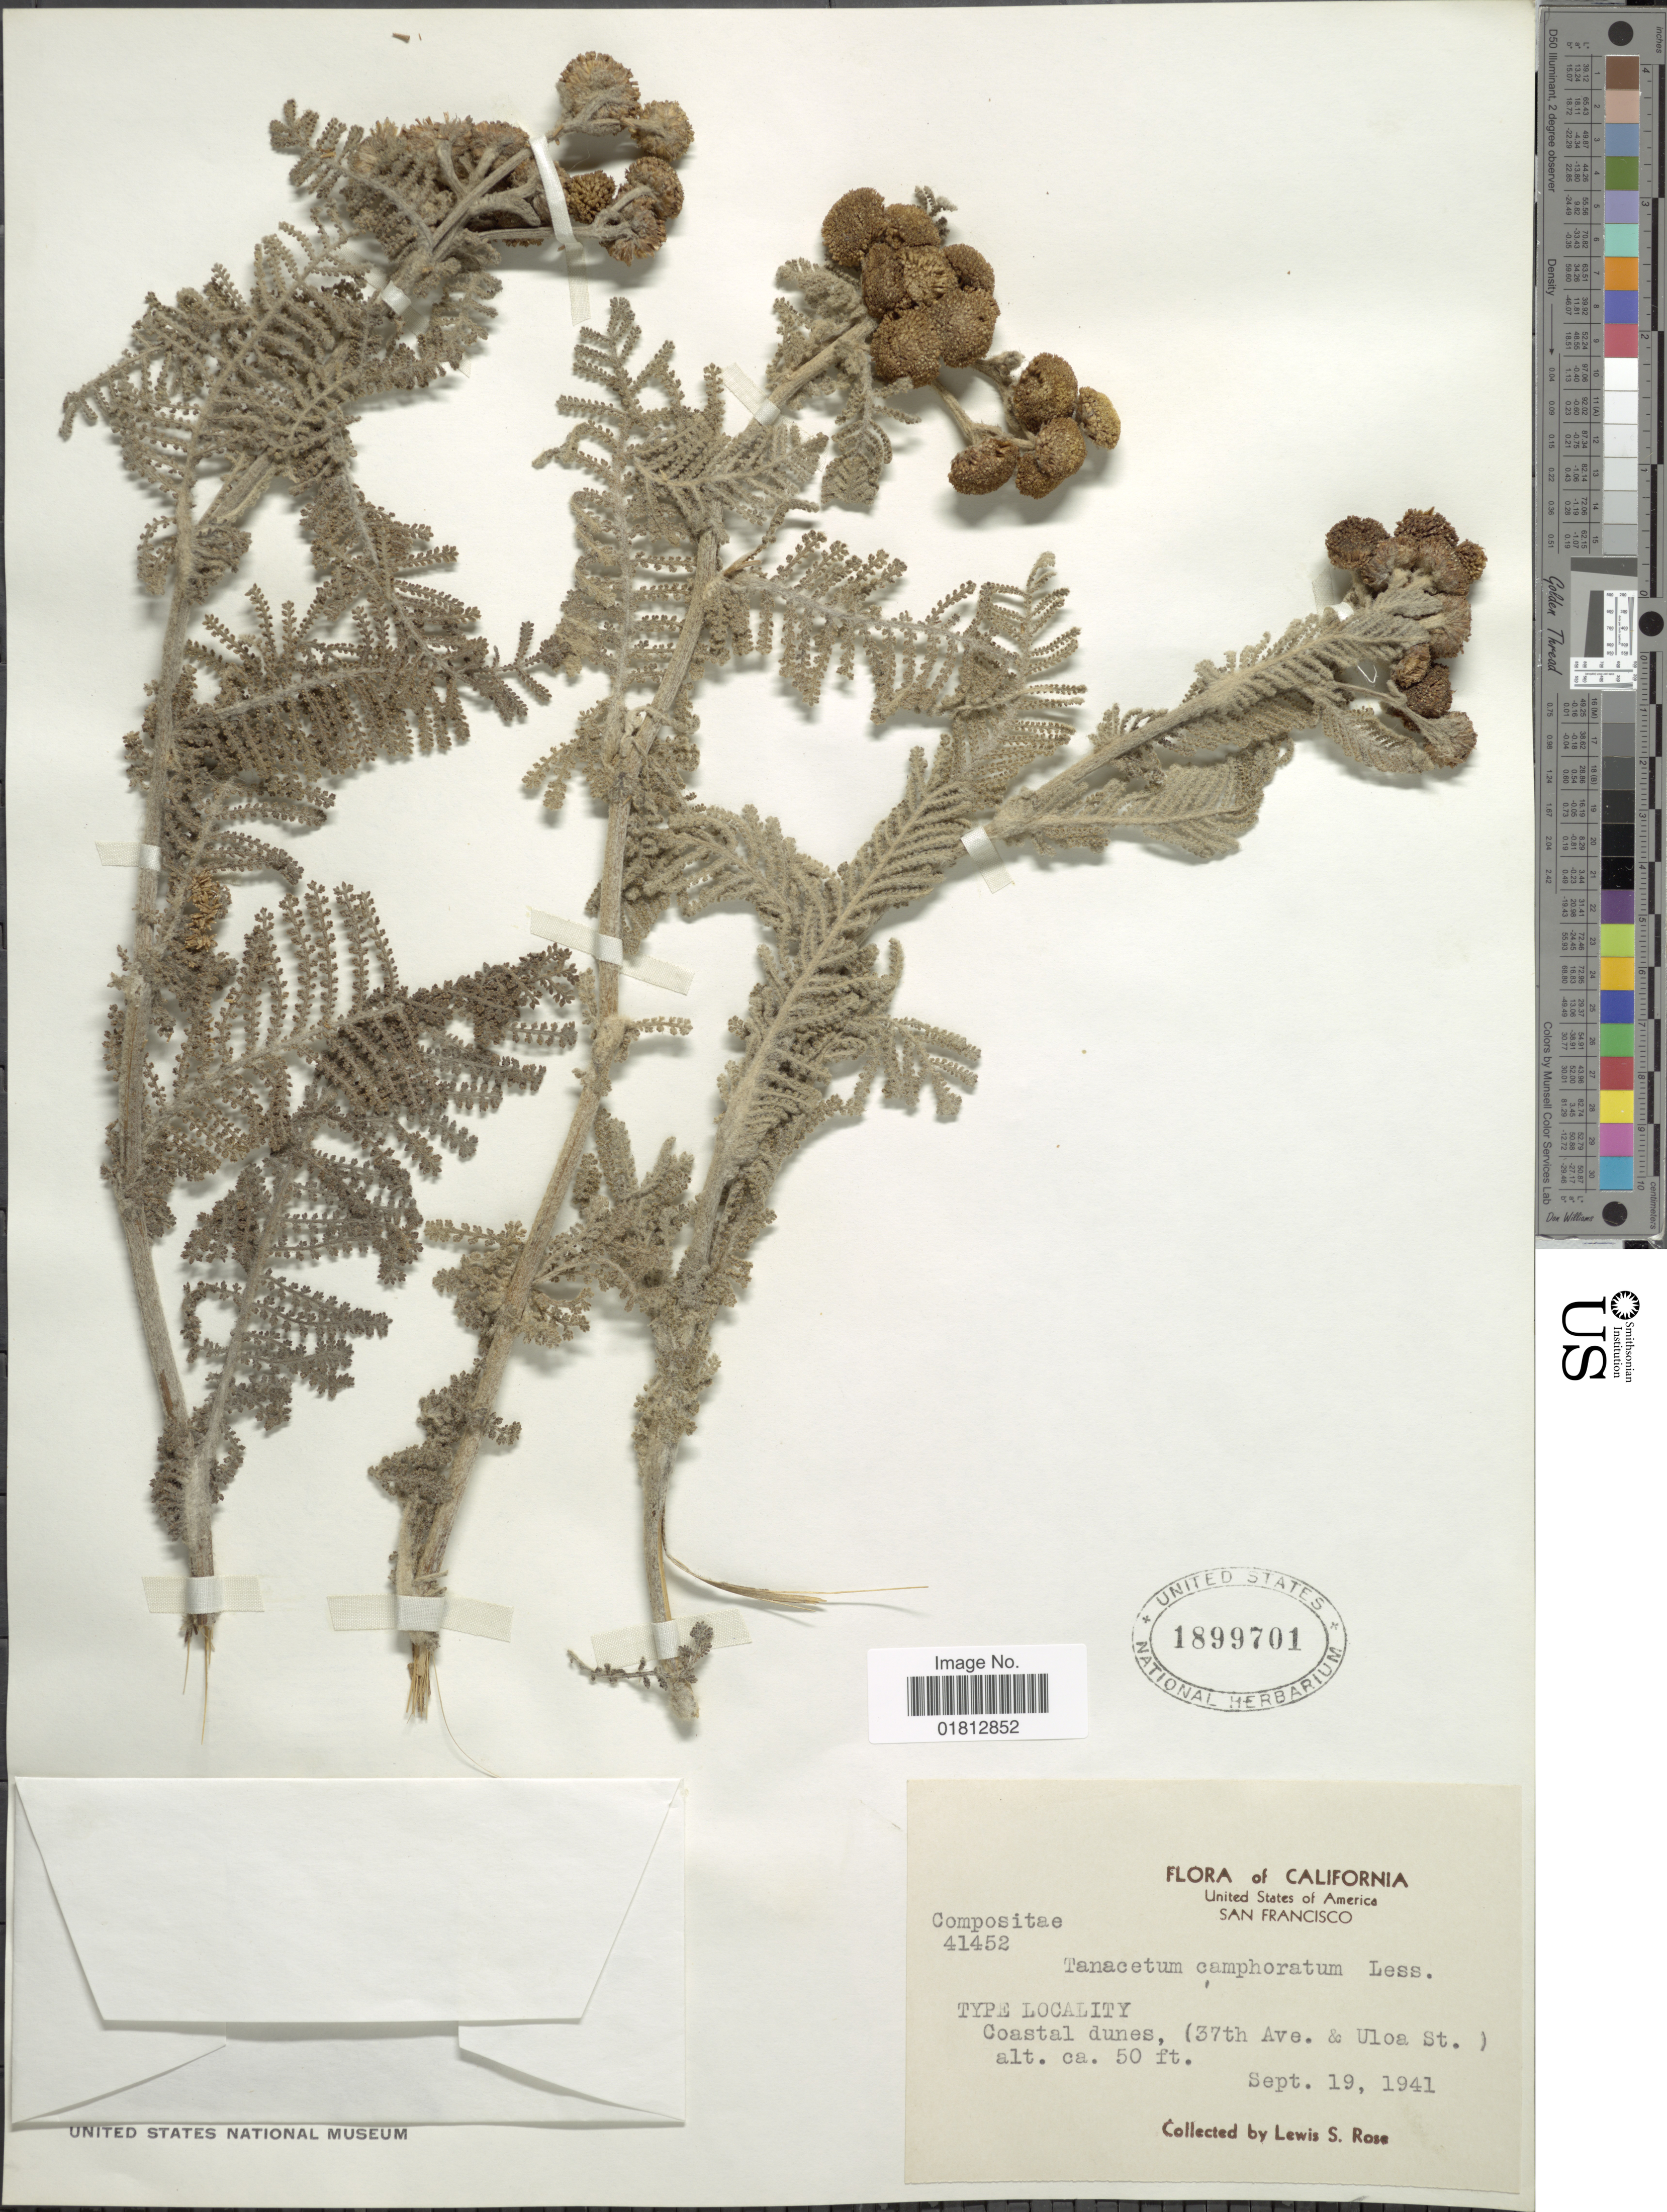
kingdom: Plantae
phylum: Tracheophyta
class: Magnoliopsida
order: Asterales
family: Asteraceae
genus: Tanacetum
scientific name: Tanacetum camphoratum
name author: Less.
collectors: L. S. Rose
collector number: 41452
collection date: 1941-09-19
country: United States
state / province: California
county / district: San Francisco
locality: United States of America, San Francisco, Coastal dunes (37th Ave & Uloa St.)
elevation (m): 15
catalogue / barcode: US 1899701